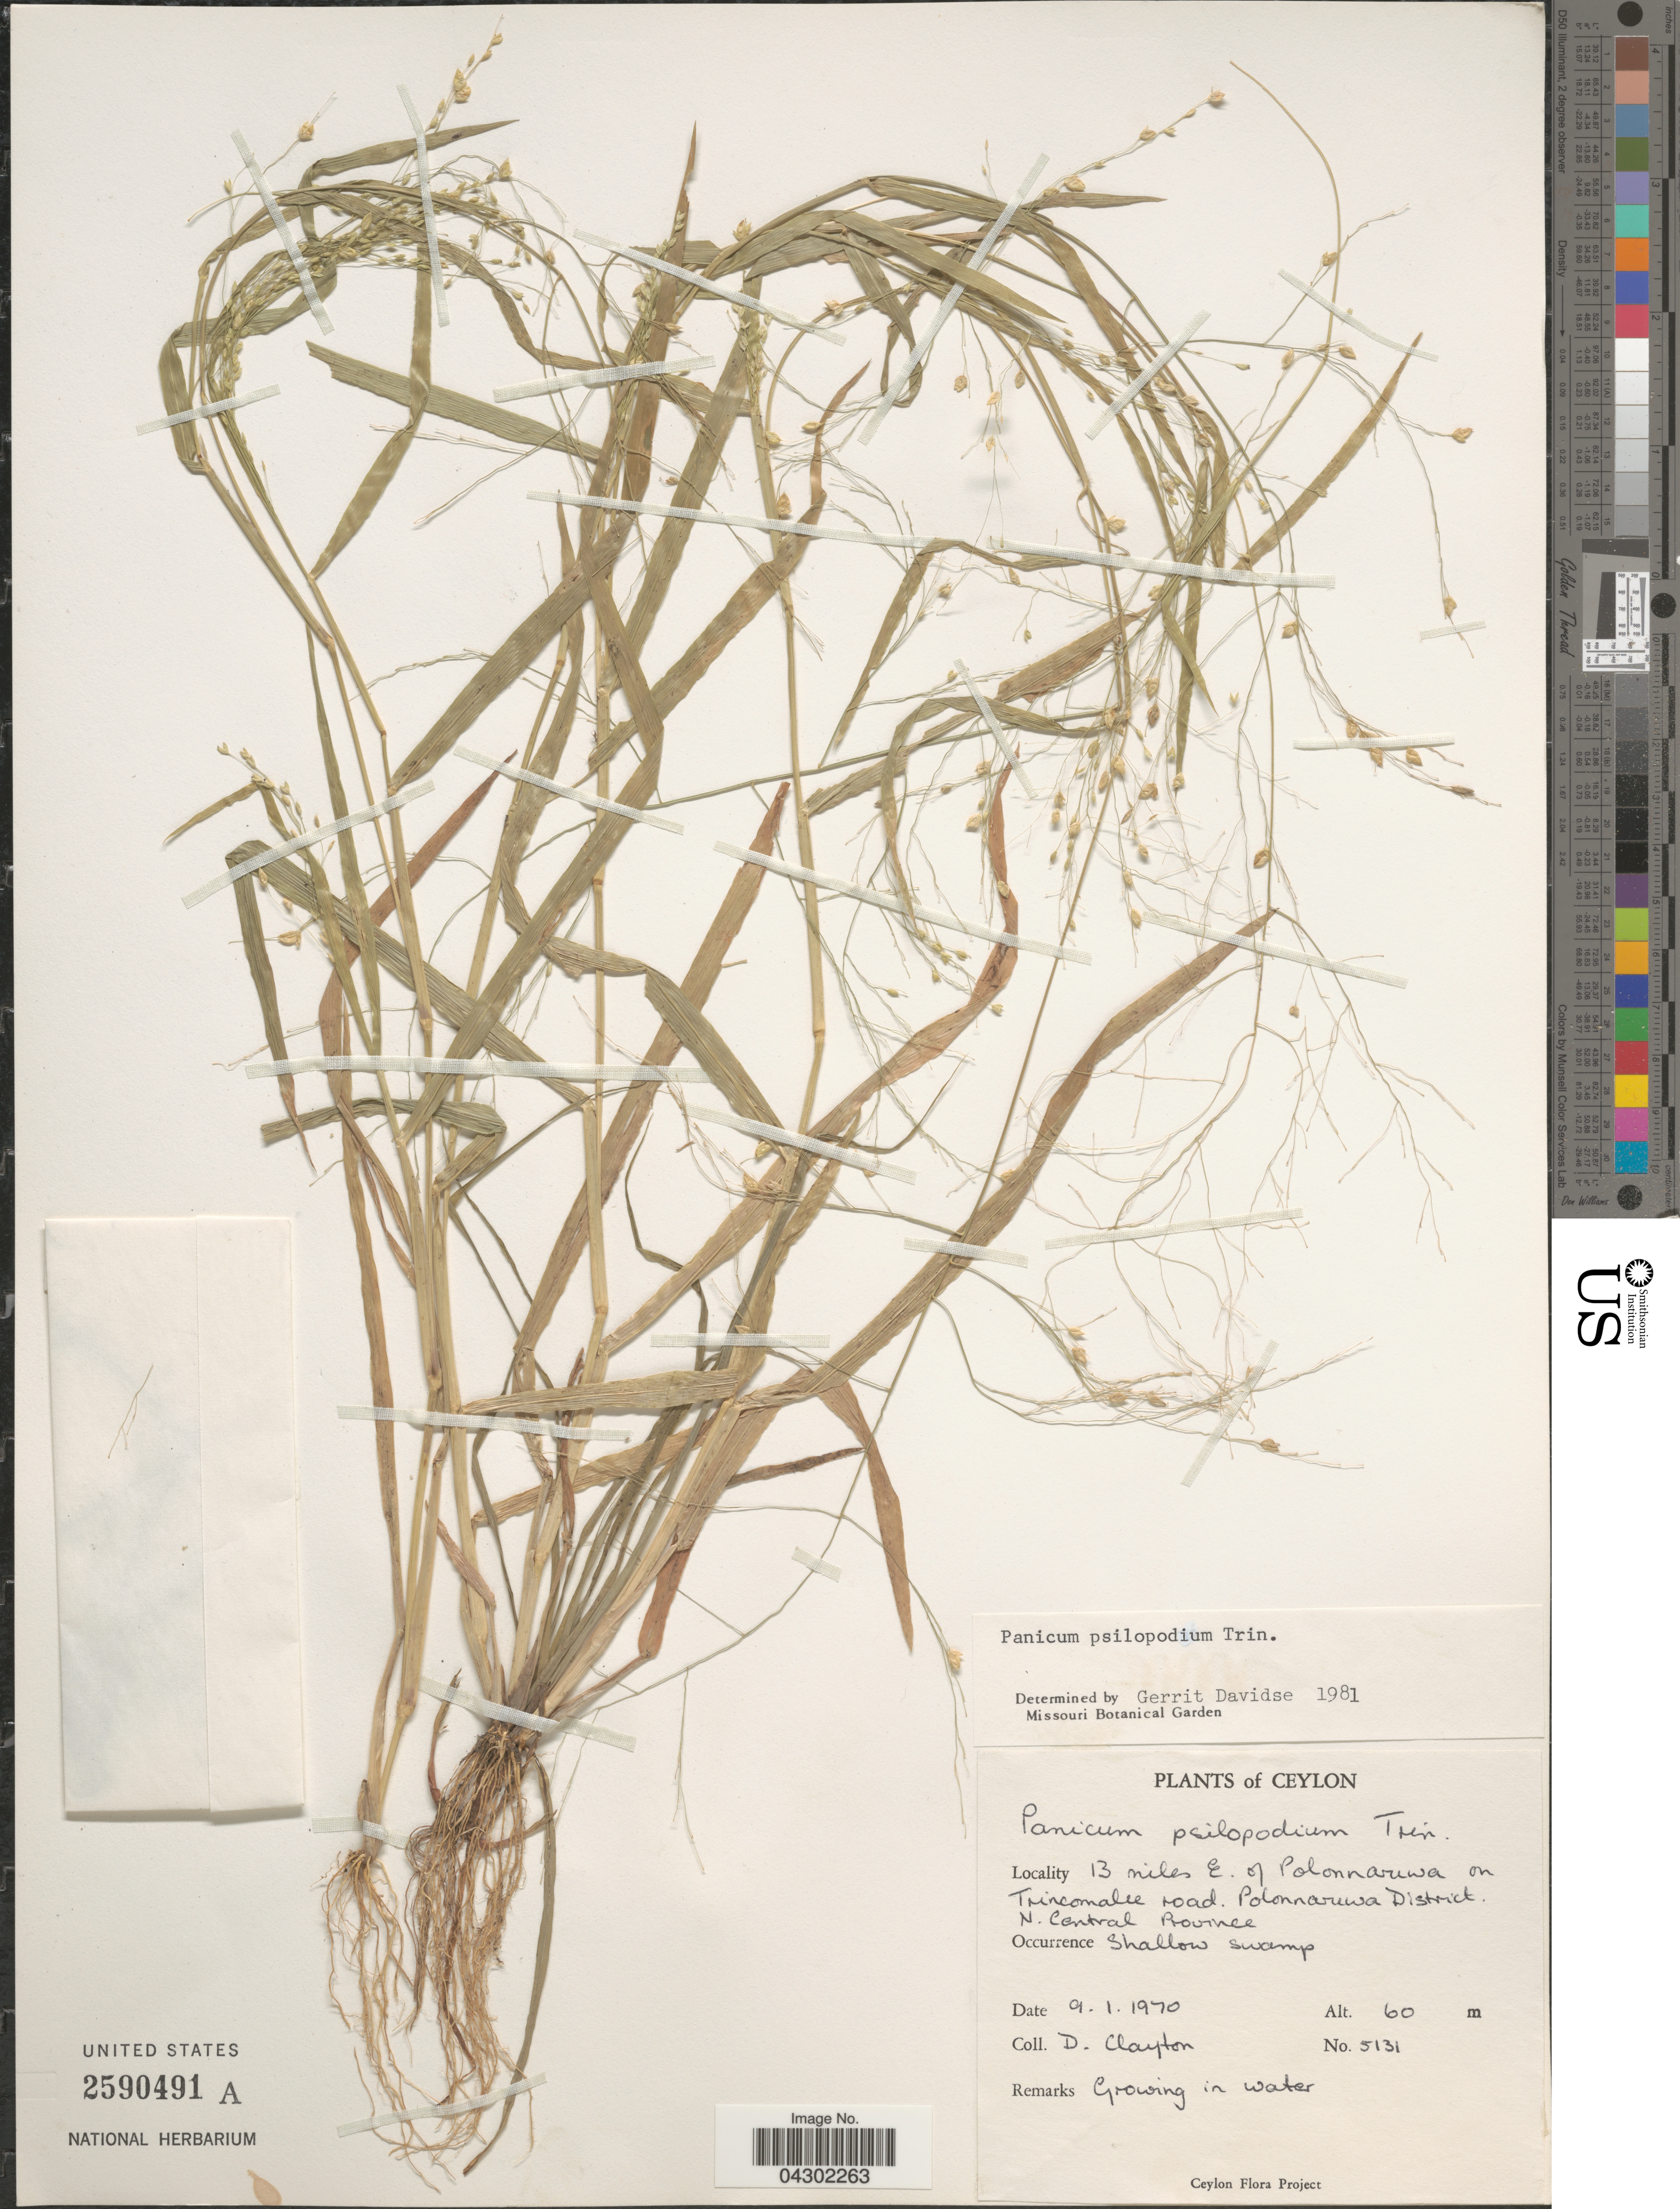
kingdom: Plantae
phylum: Tracheophyta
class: Liliopsida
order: Poales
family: Poaceae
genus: Panicum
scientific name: Panicum sumatrense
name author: P. Roth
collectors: D. Clayton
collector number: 5131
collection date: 1970-01-09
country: Sri Lanka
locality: Ceylon. 13 miles E. of Polonnaruwa on N. Central Province.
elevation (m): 60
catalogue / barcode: US 2590491A